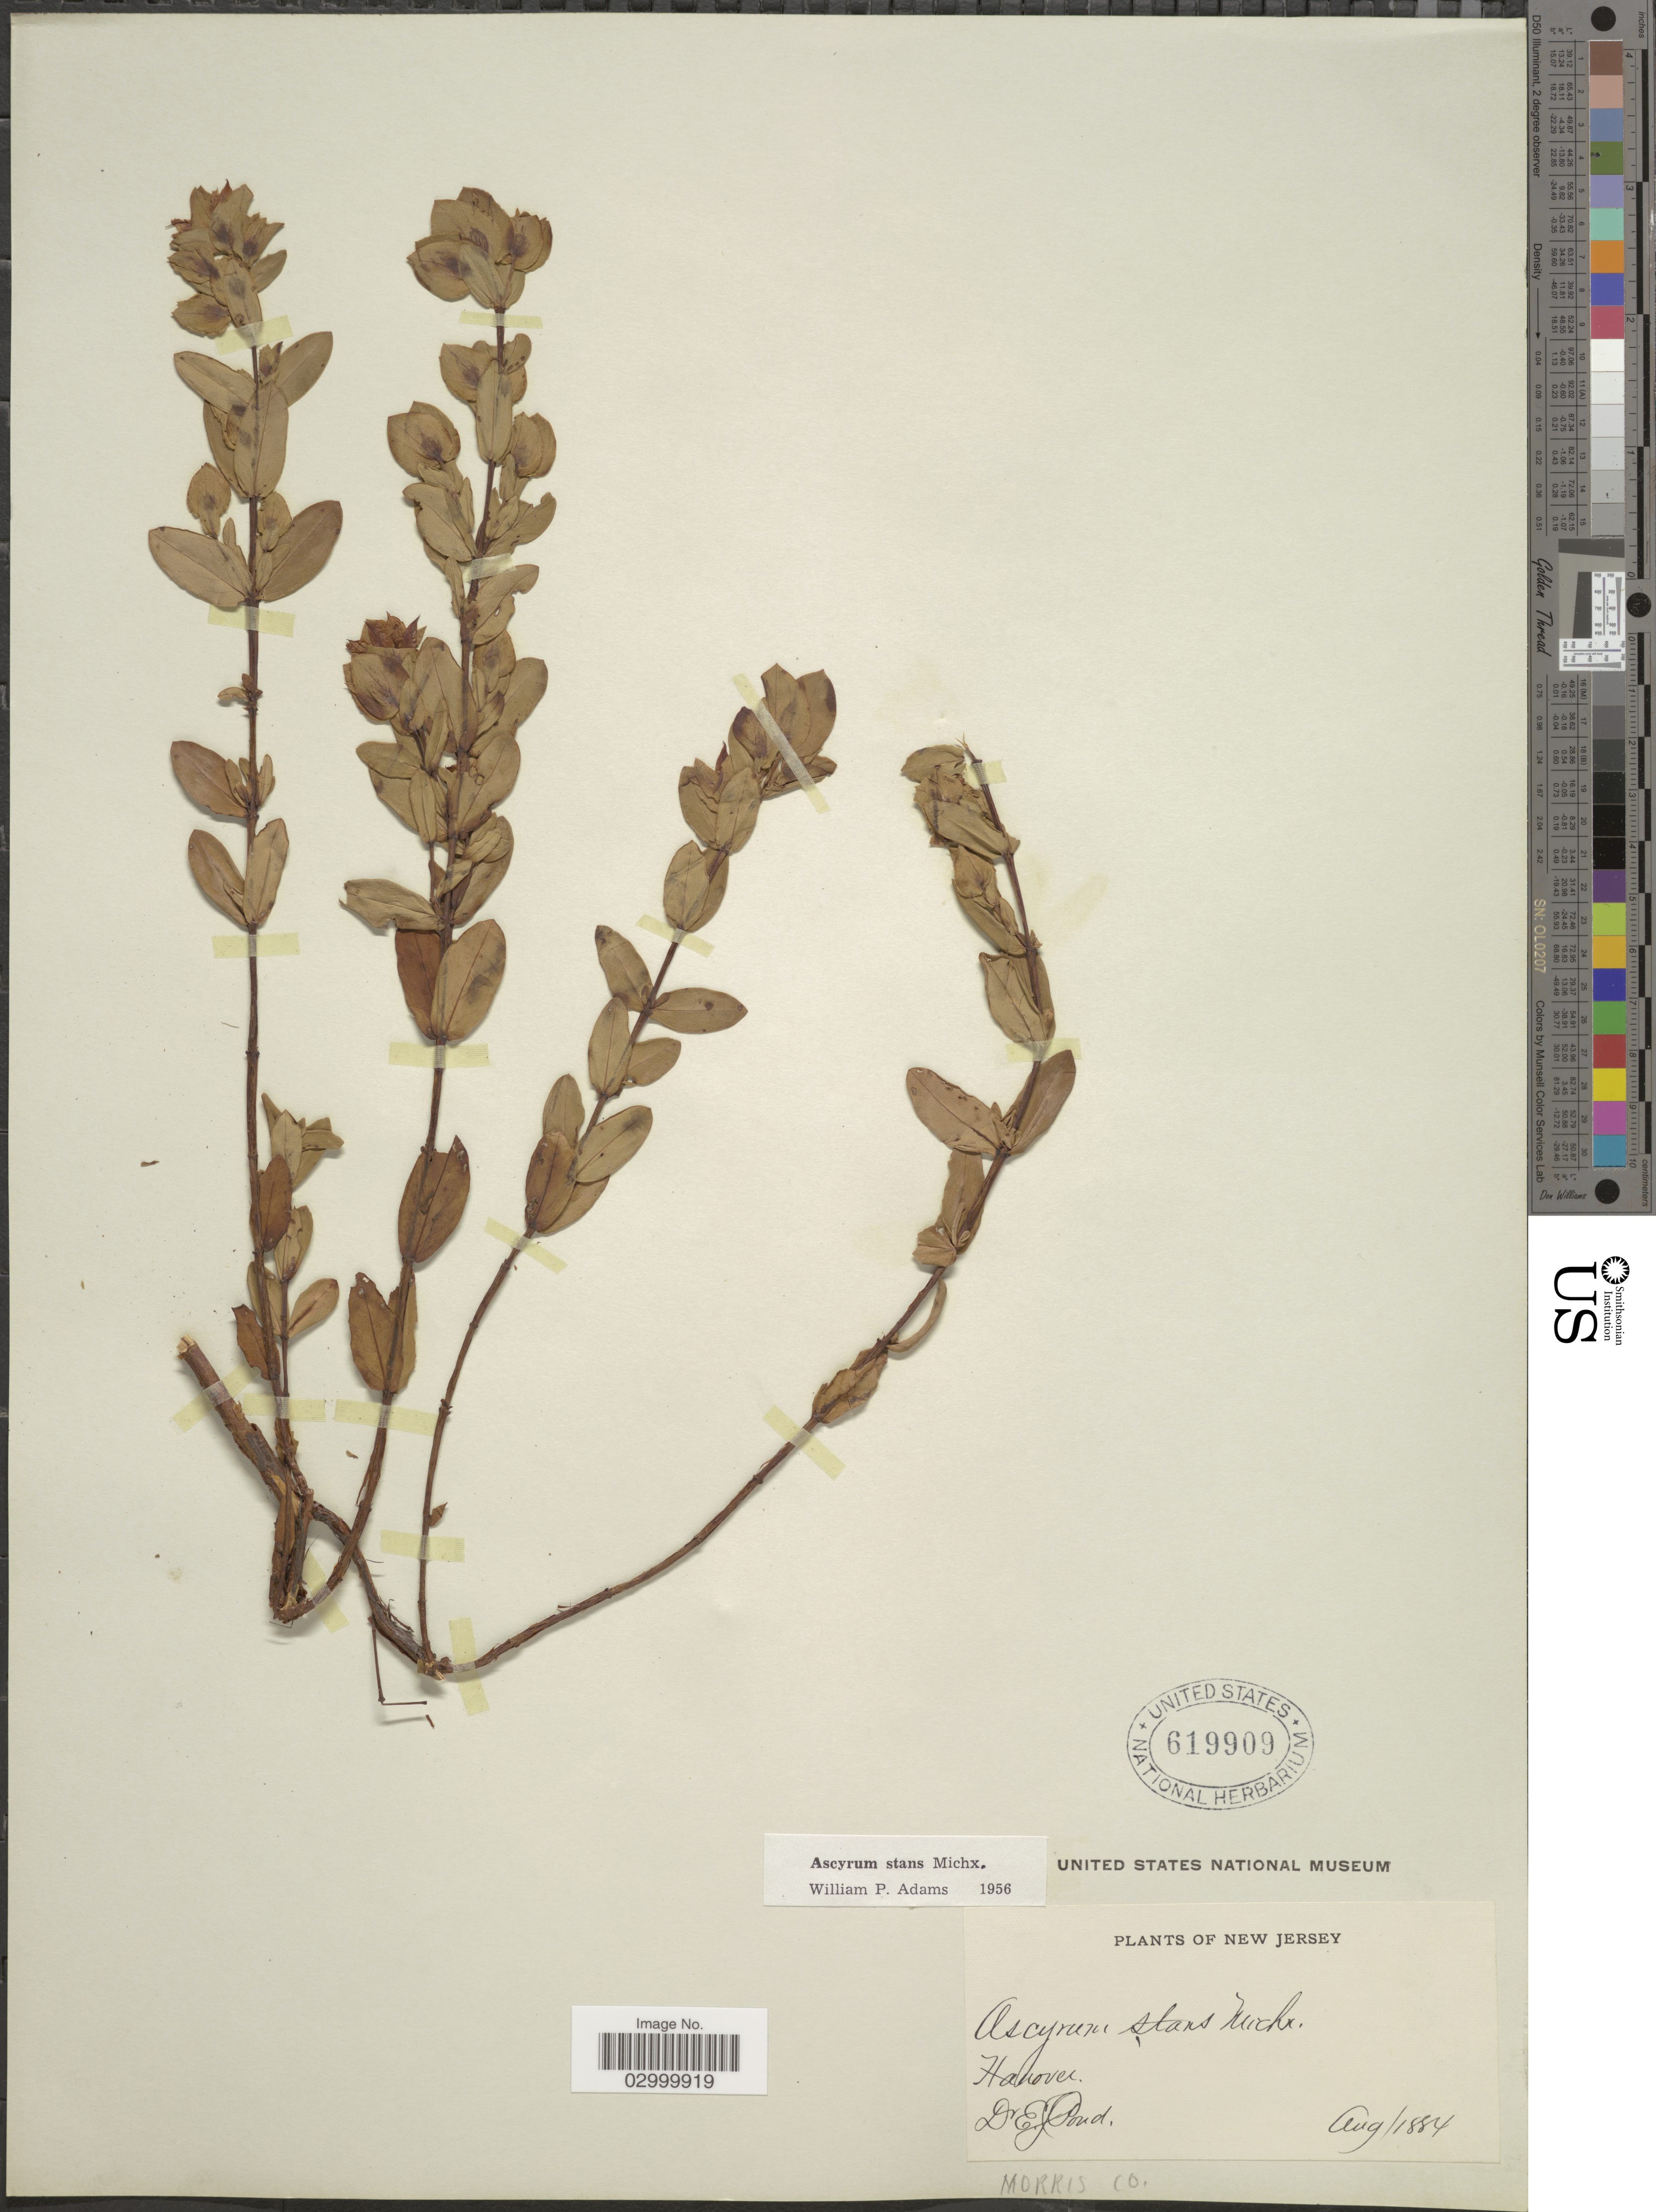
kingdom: Plantae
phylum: Tracheophyta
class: Magnoliopsida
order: Malpighiales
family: Hypericaceae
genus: Hypericum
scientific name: Hypericum crux-andreae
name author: (L.) Crantz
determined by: Strong, Mark T., (BOT), Smithsonian Institution - National Museum of Natural History (UNITED STATES)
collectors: E. Pond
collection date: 1884-08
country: United States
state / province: New Jersey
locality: Hanover. Morris Co.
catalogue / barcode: US 619909